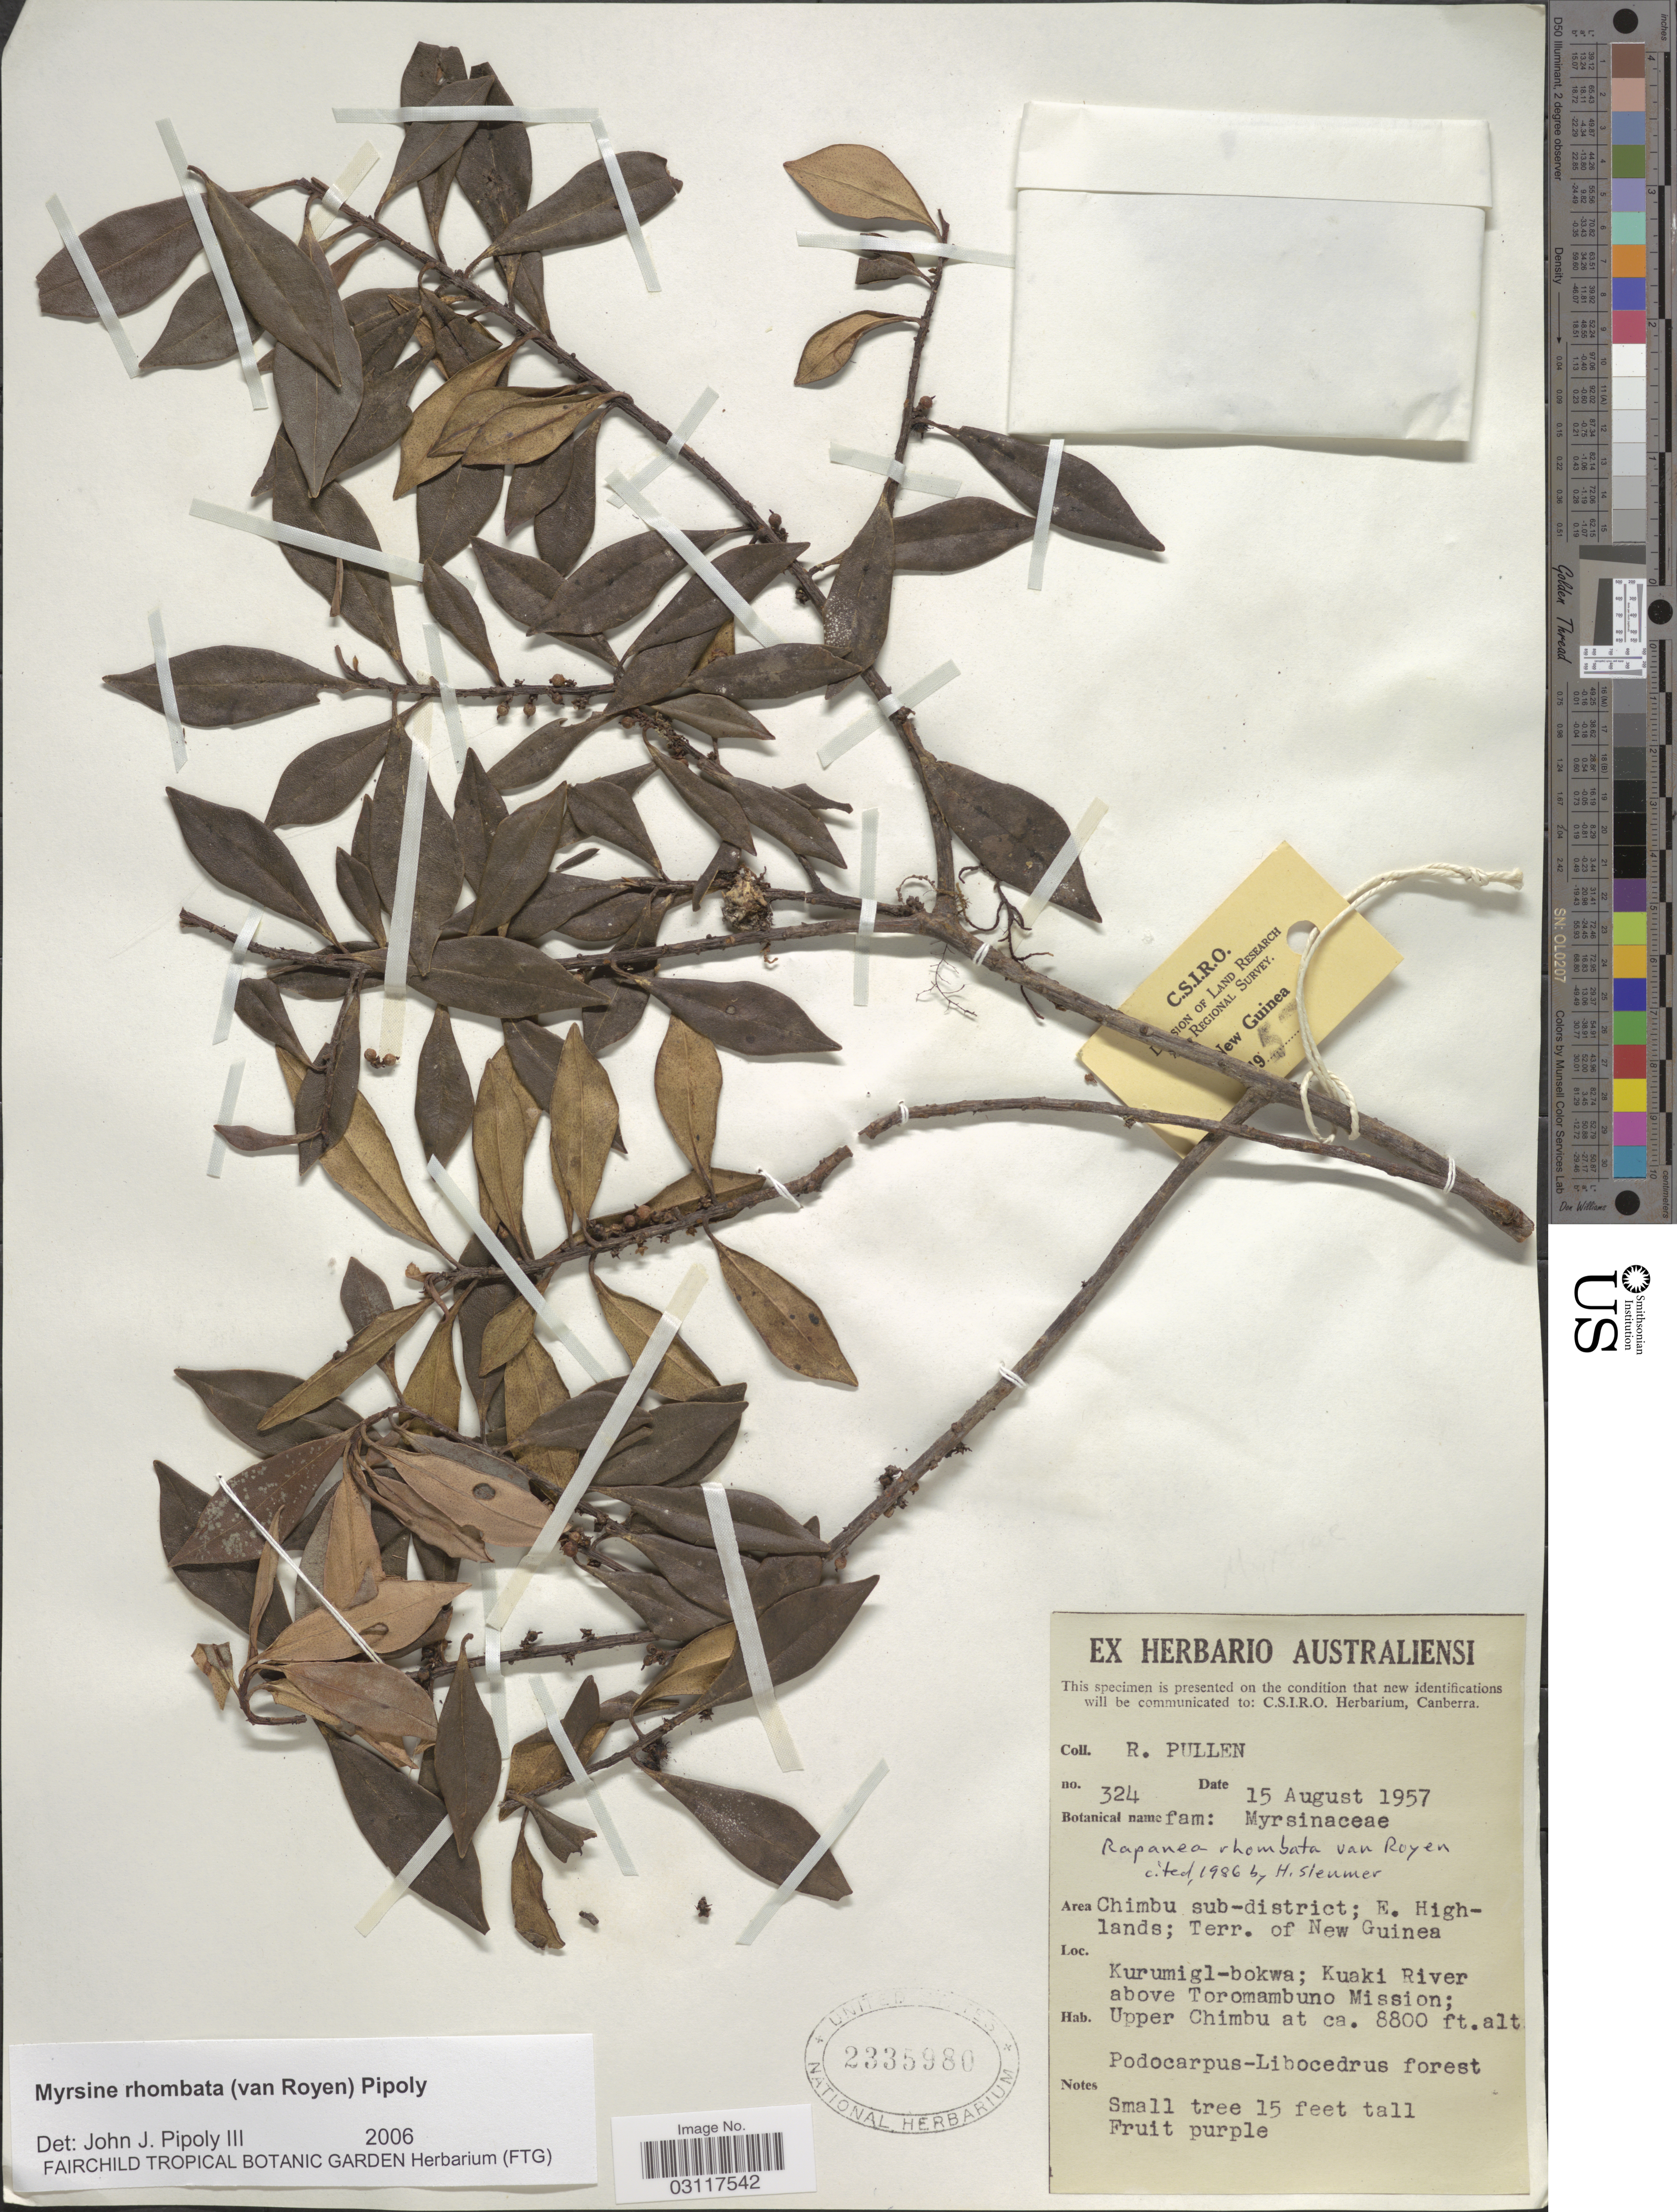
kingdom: Plantae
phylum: Tracheophyta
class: Magnoliopsida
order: Ericales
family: Primulaceae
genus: Myrsine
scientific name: Myrsine rhombata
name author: (P. Royen) Pipoly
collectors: R. Pullen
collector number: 324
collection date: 1957-08-15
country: Papua New Guinea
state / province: Chimbu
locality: Area Chimbu sub-district; E. Highlands; Terr. of New Guinea, Kurumigl-bokwa; Kuaki River above Toromambuno Mission; Upper Chimbu.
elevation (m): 2682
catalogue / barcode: US 2335980